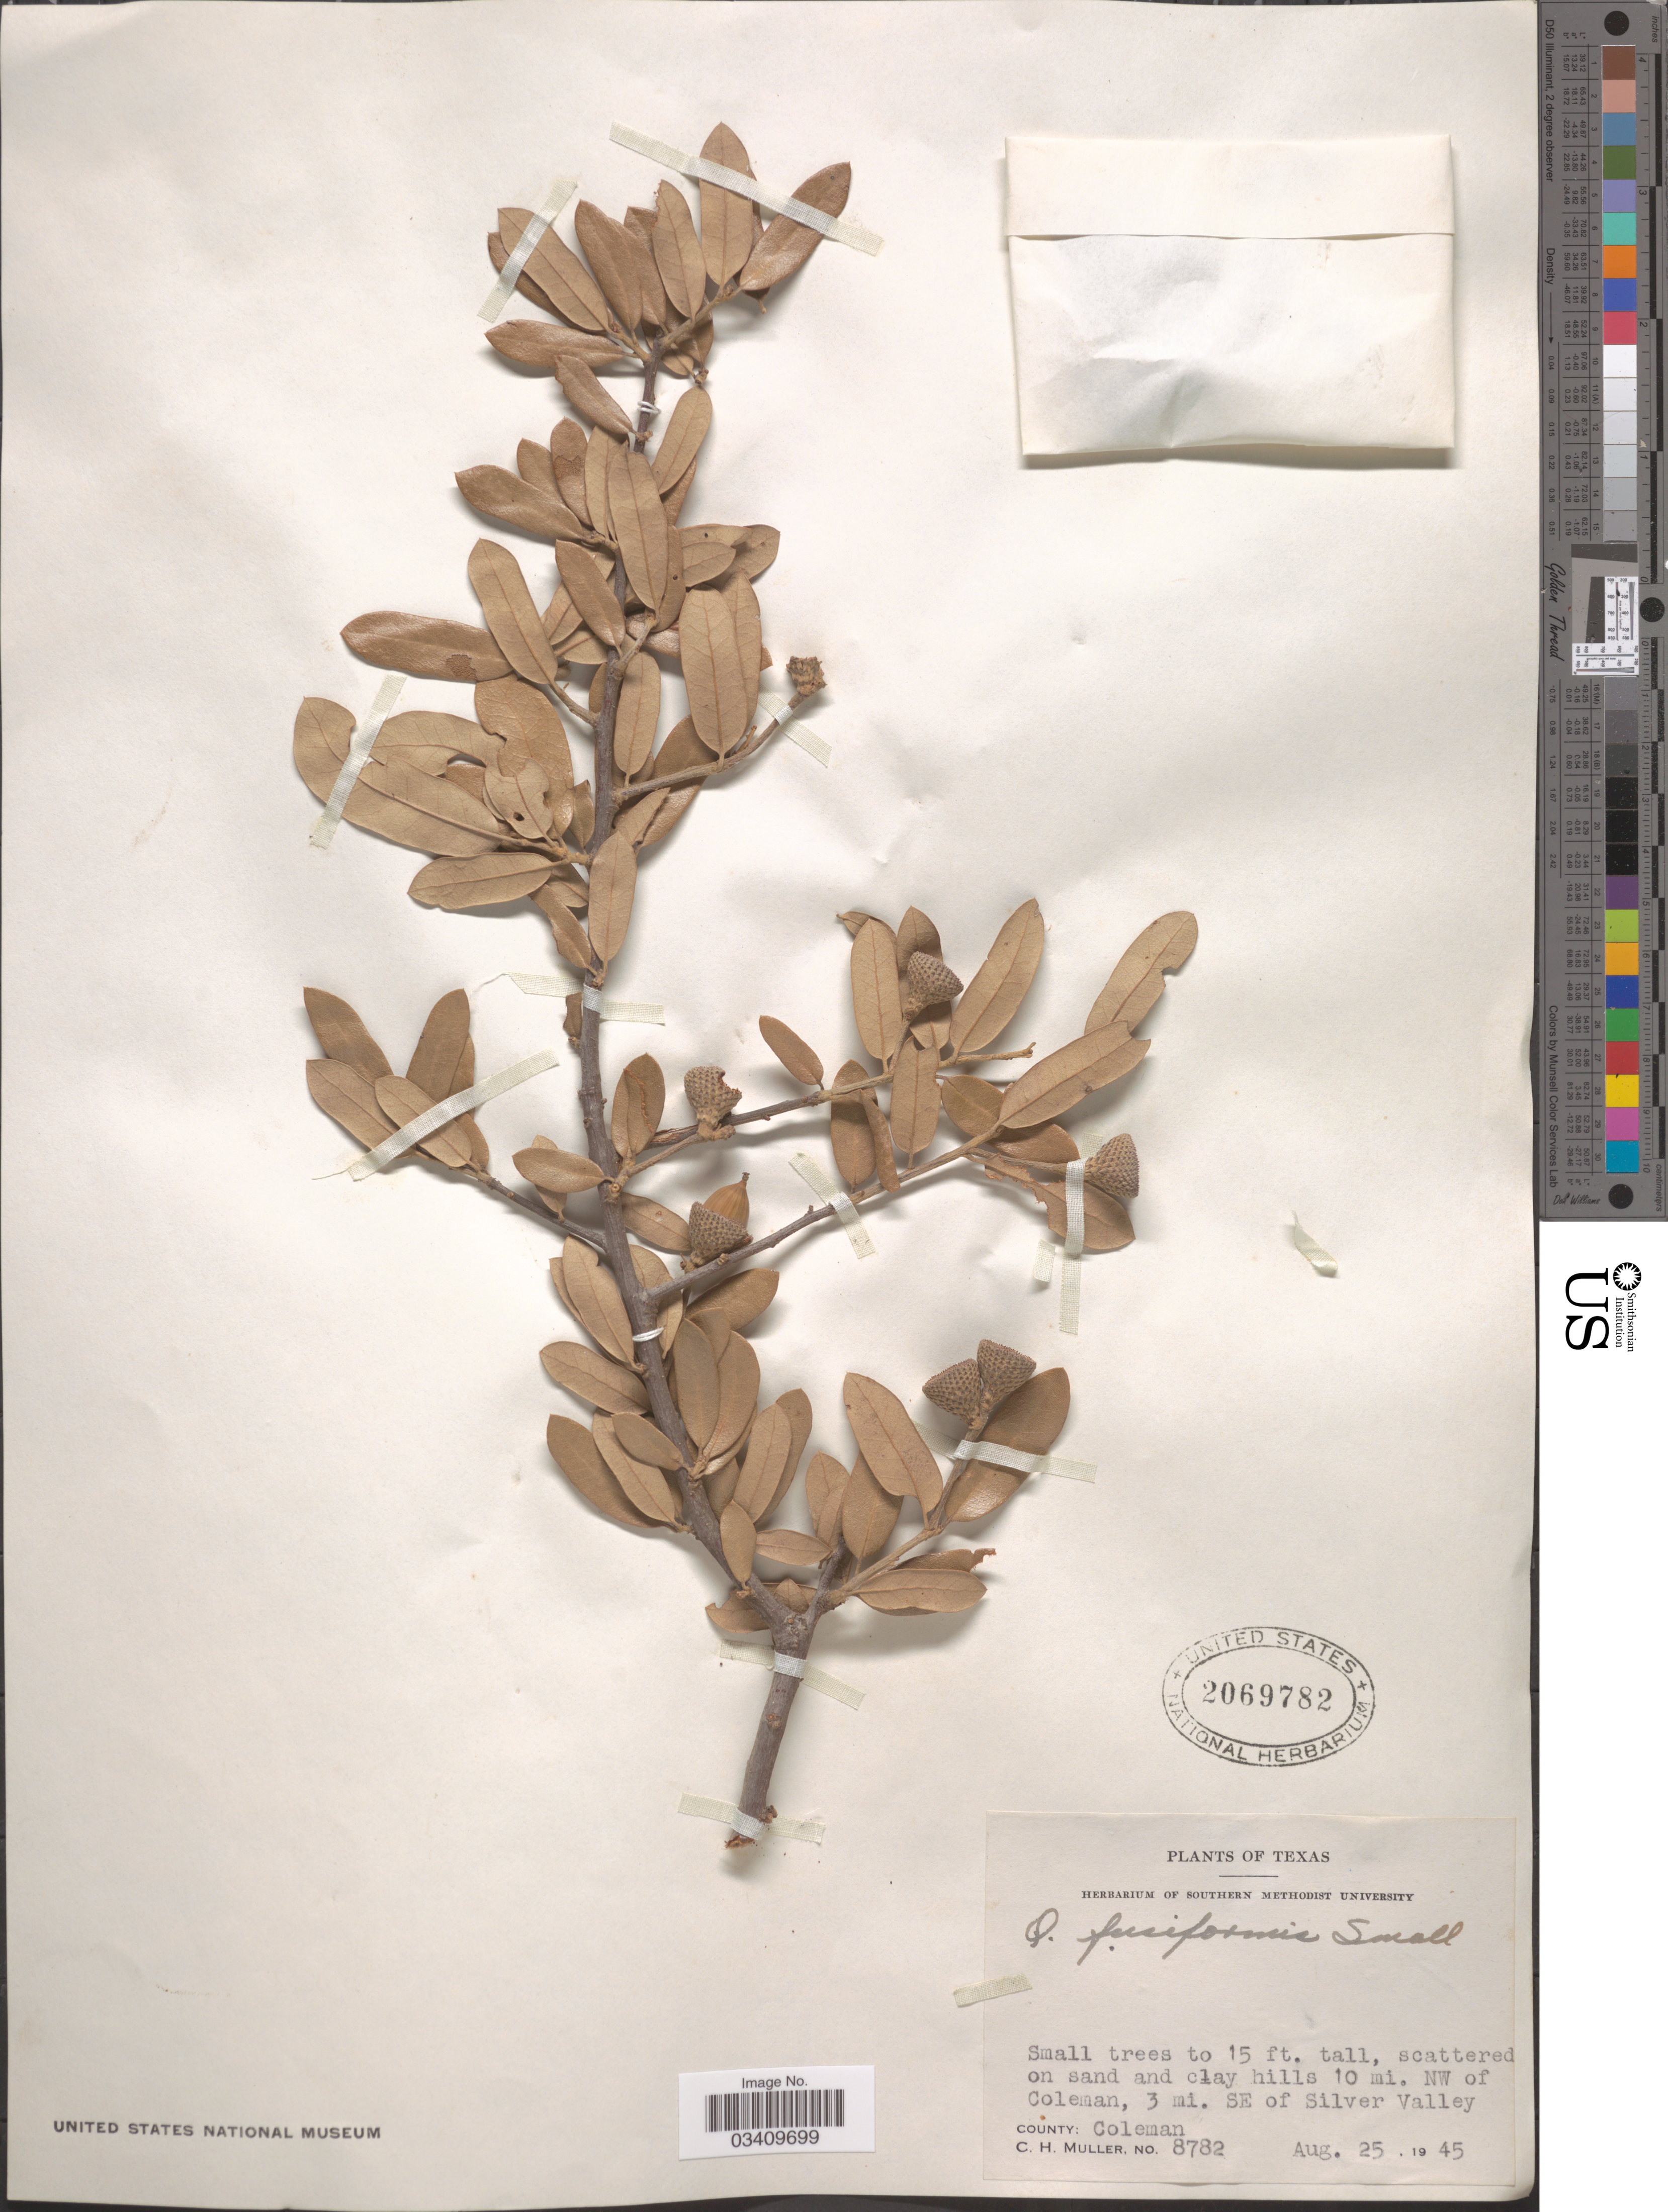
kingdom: Plantae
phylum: Tracheophyta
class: Magnoliopsida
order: Fagales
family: Fagaceae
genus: Quercus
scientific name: Quercus virginiana var. fusiformis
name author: (Small) Sarg.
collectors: C. H. Mueller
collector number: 8782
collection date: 1945-08-25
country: United States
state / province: Texas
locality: On sand and clay hills 10 mi. NW of Coleman, 3 mi. SE of Silver Valley. County: Coleman.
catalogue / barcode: US 2069782